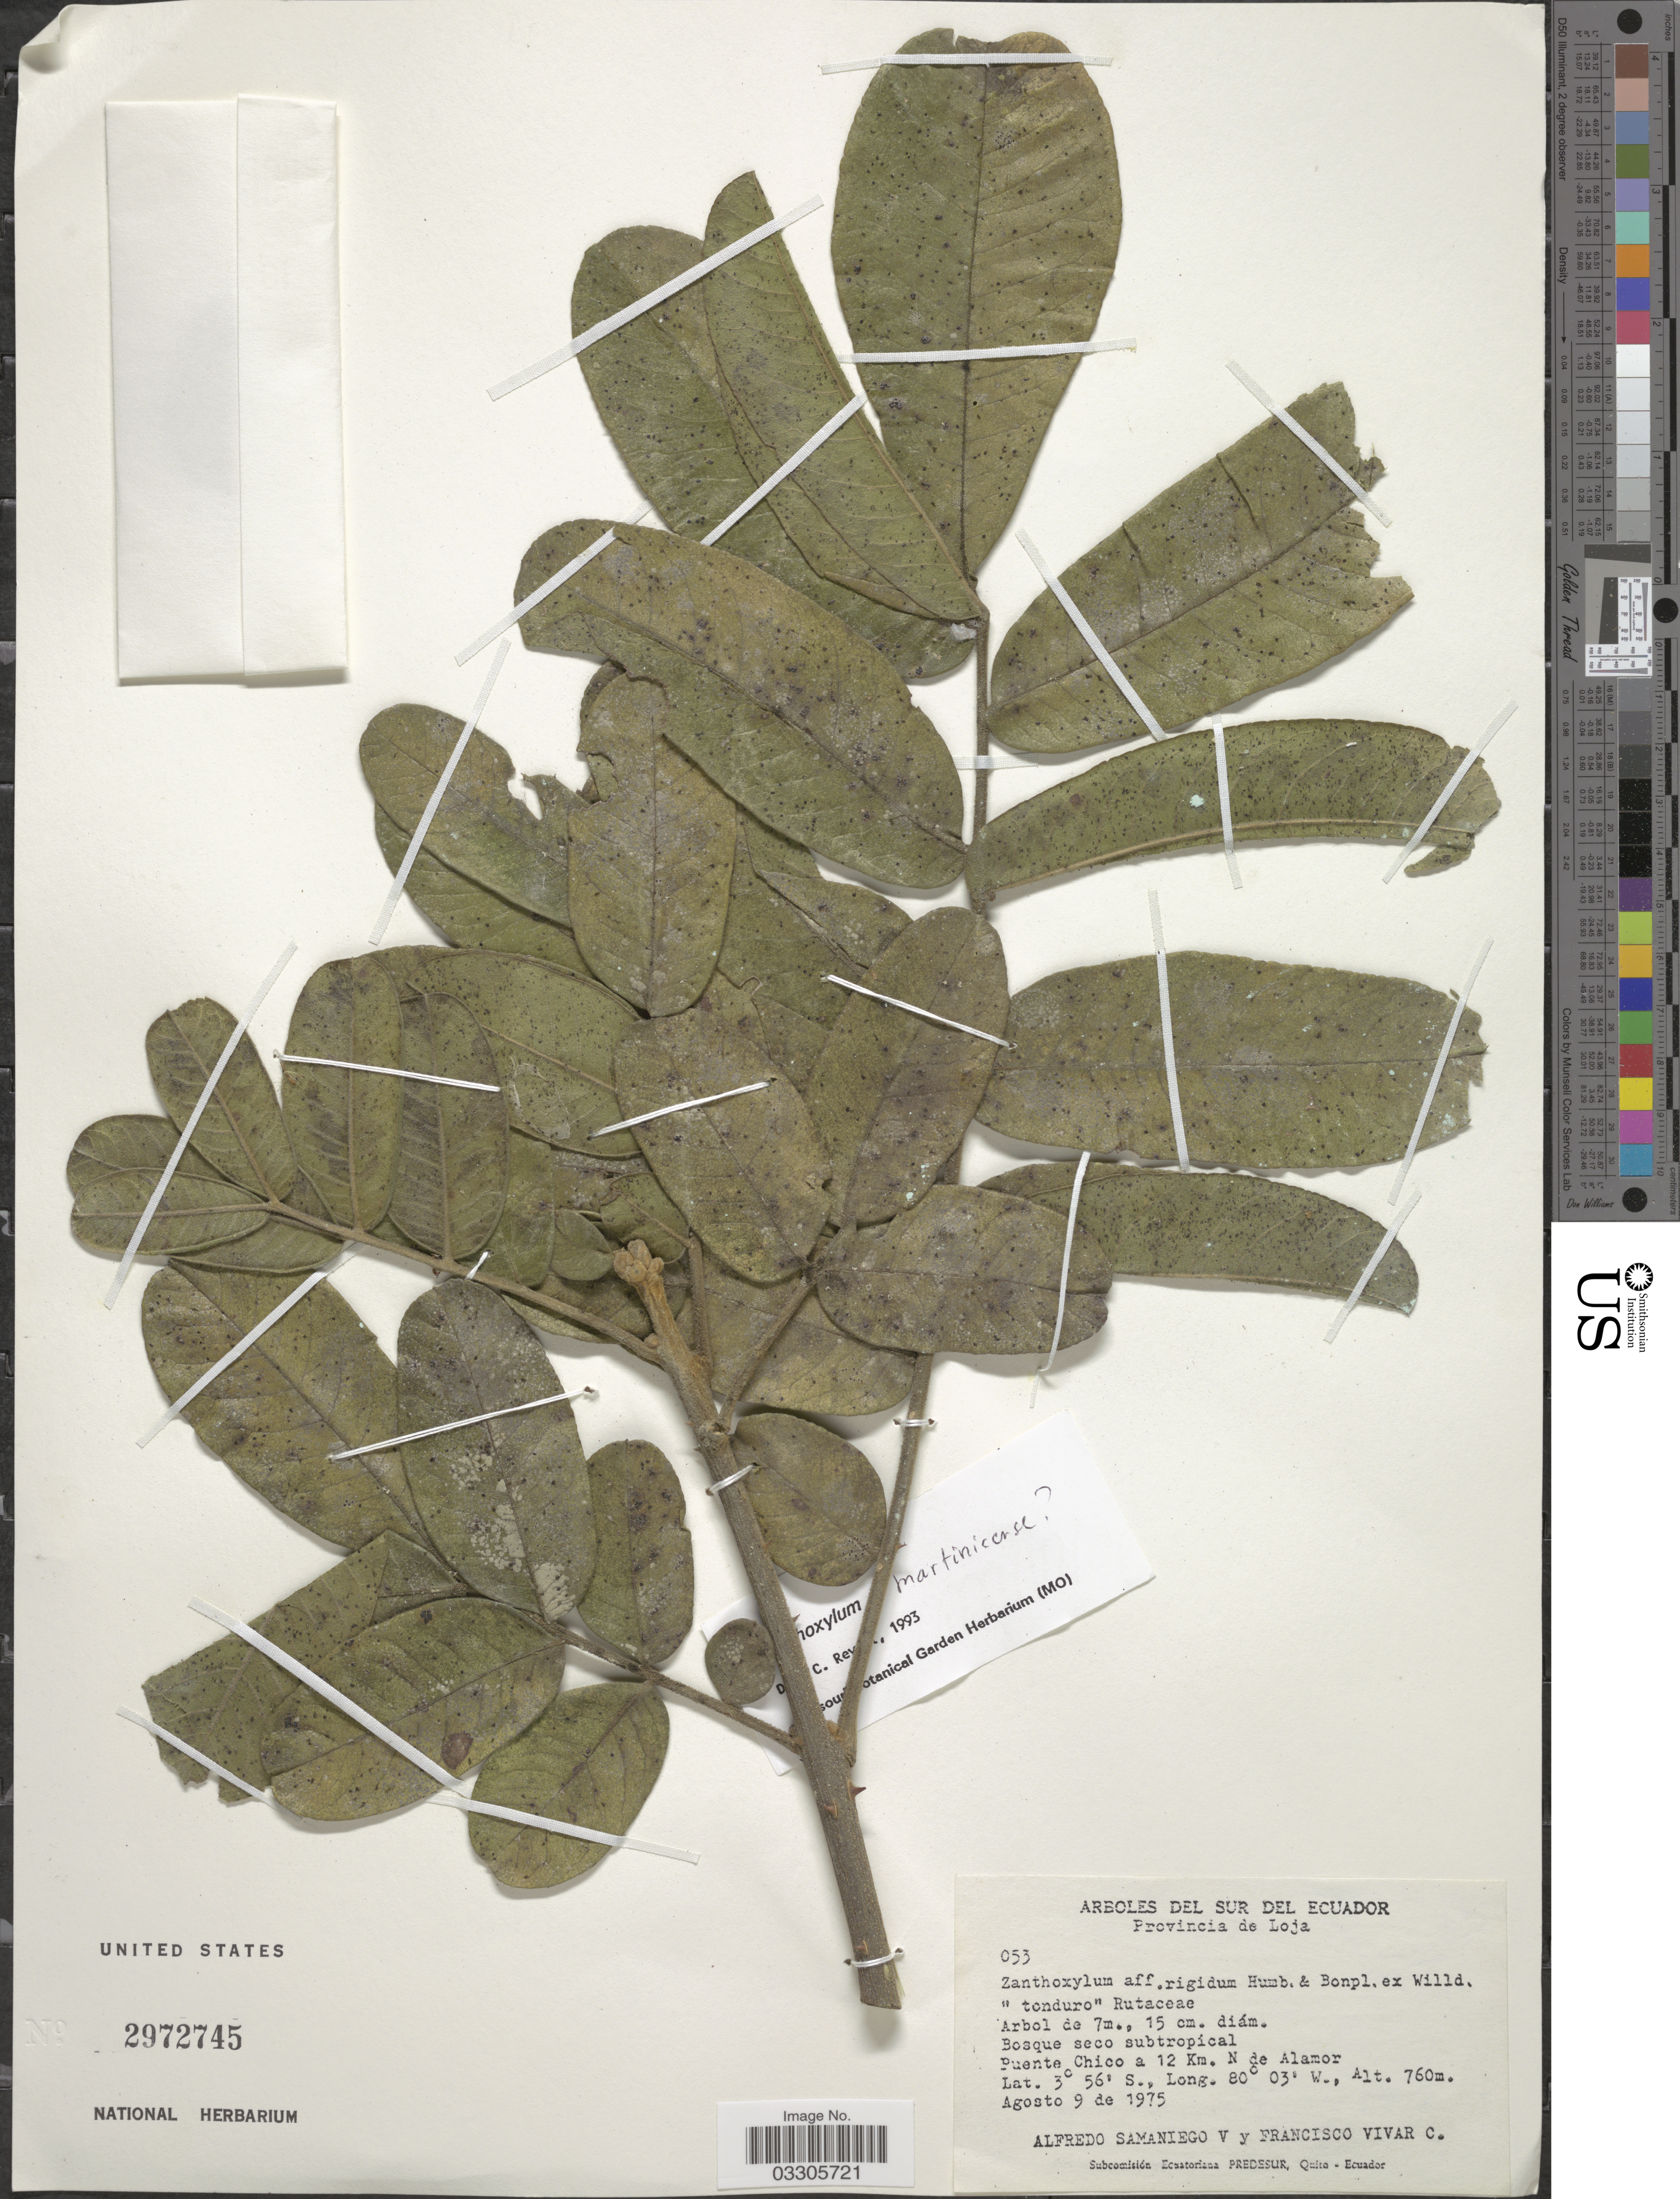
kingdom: Plantae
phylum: Tracheophyta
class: Magnoliopsida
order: Sapindales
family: Rutaceae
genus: Zanthoxylum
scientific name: Zanthoxylum martinicense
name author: (Lam.) DC.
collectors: A. V. Samaniego & F. A. Vivar C.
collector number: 053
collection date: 1975-08-09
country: Ecuador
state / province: Loja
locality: Puente Chico a 12 Km. N de Alamor.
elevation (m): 760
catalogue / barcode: US 2972745